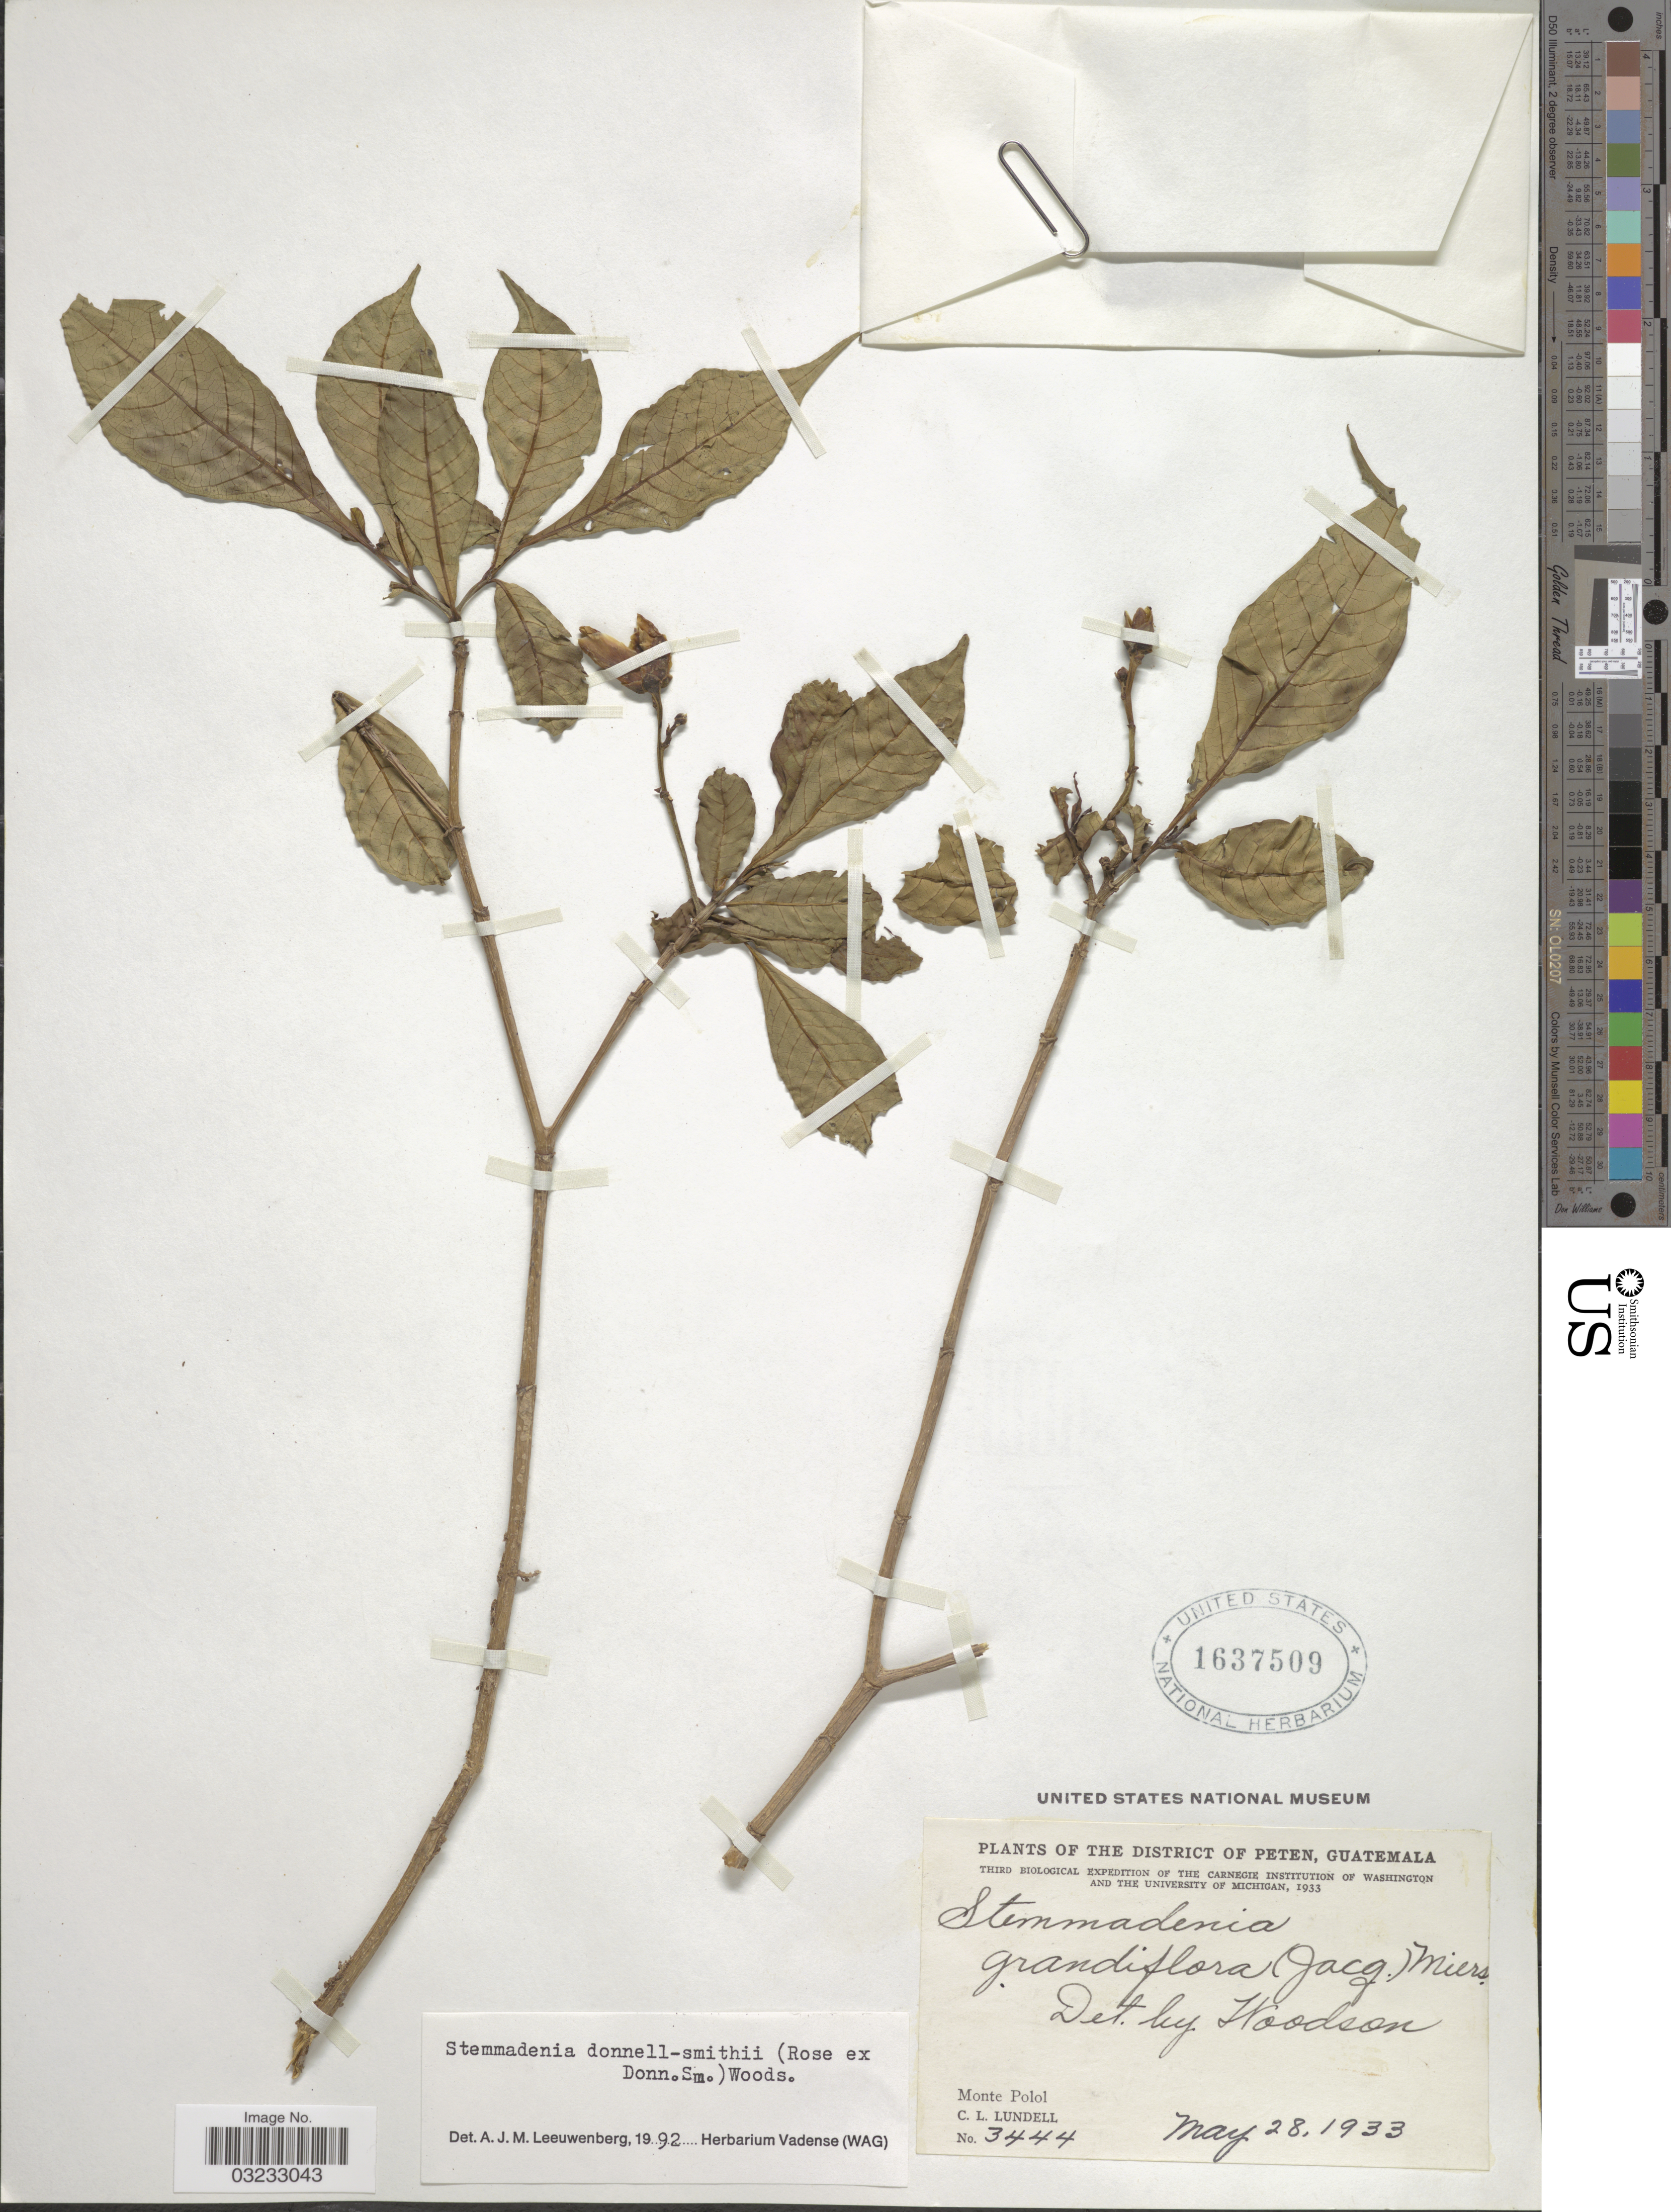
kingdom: Plantae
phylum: Tracheophyta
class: Magnoliopsida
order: Gentianales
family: Apocynaceae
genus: Stemmadenia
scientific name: Stemmadenia donnell-smithii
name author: (Rose ex Donn. Sm.) Woodson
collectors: C. L. Lundell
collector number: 3444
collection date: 1933-05-28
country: Guatemala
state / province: El Petén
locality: The District of Peten. Monte Polol.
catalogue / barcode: US 1637509